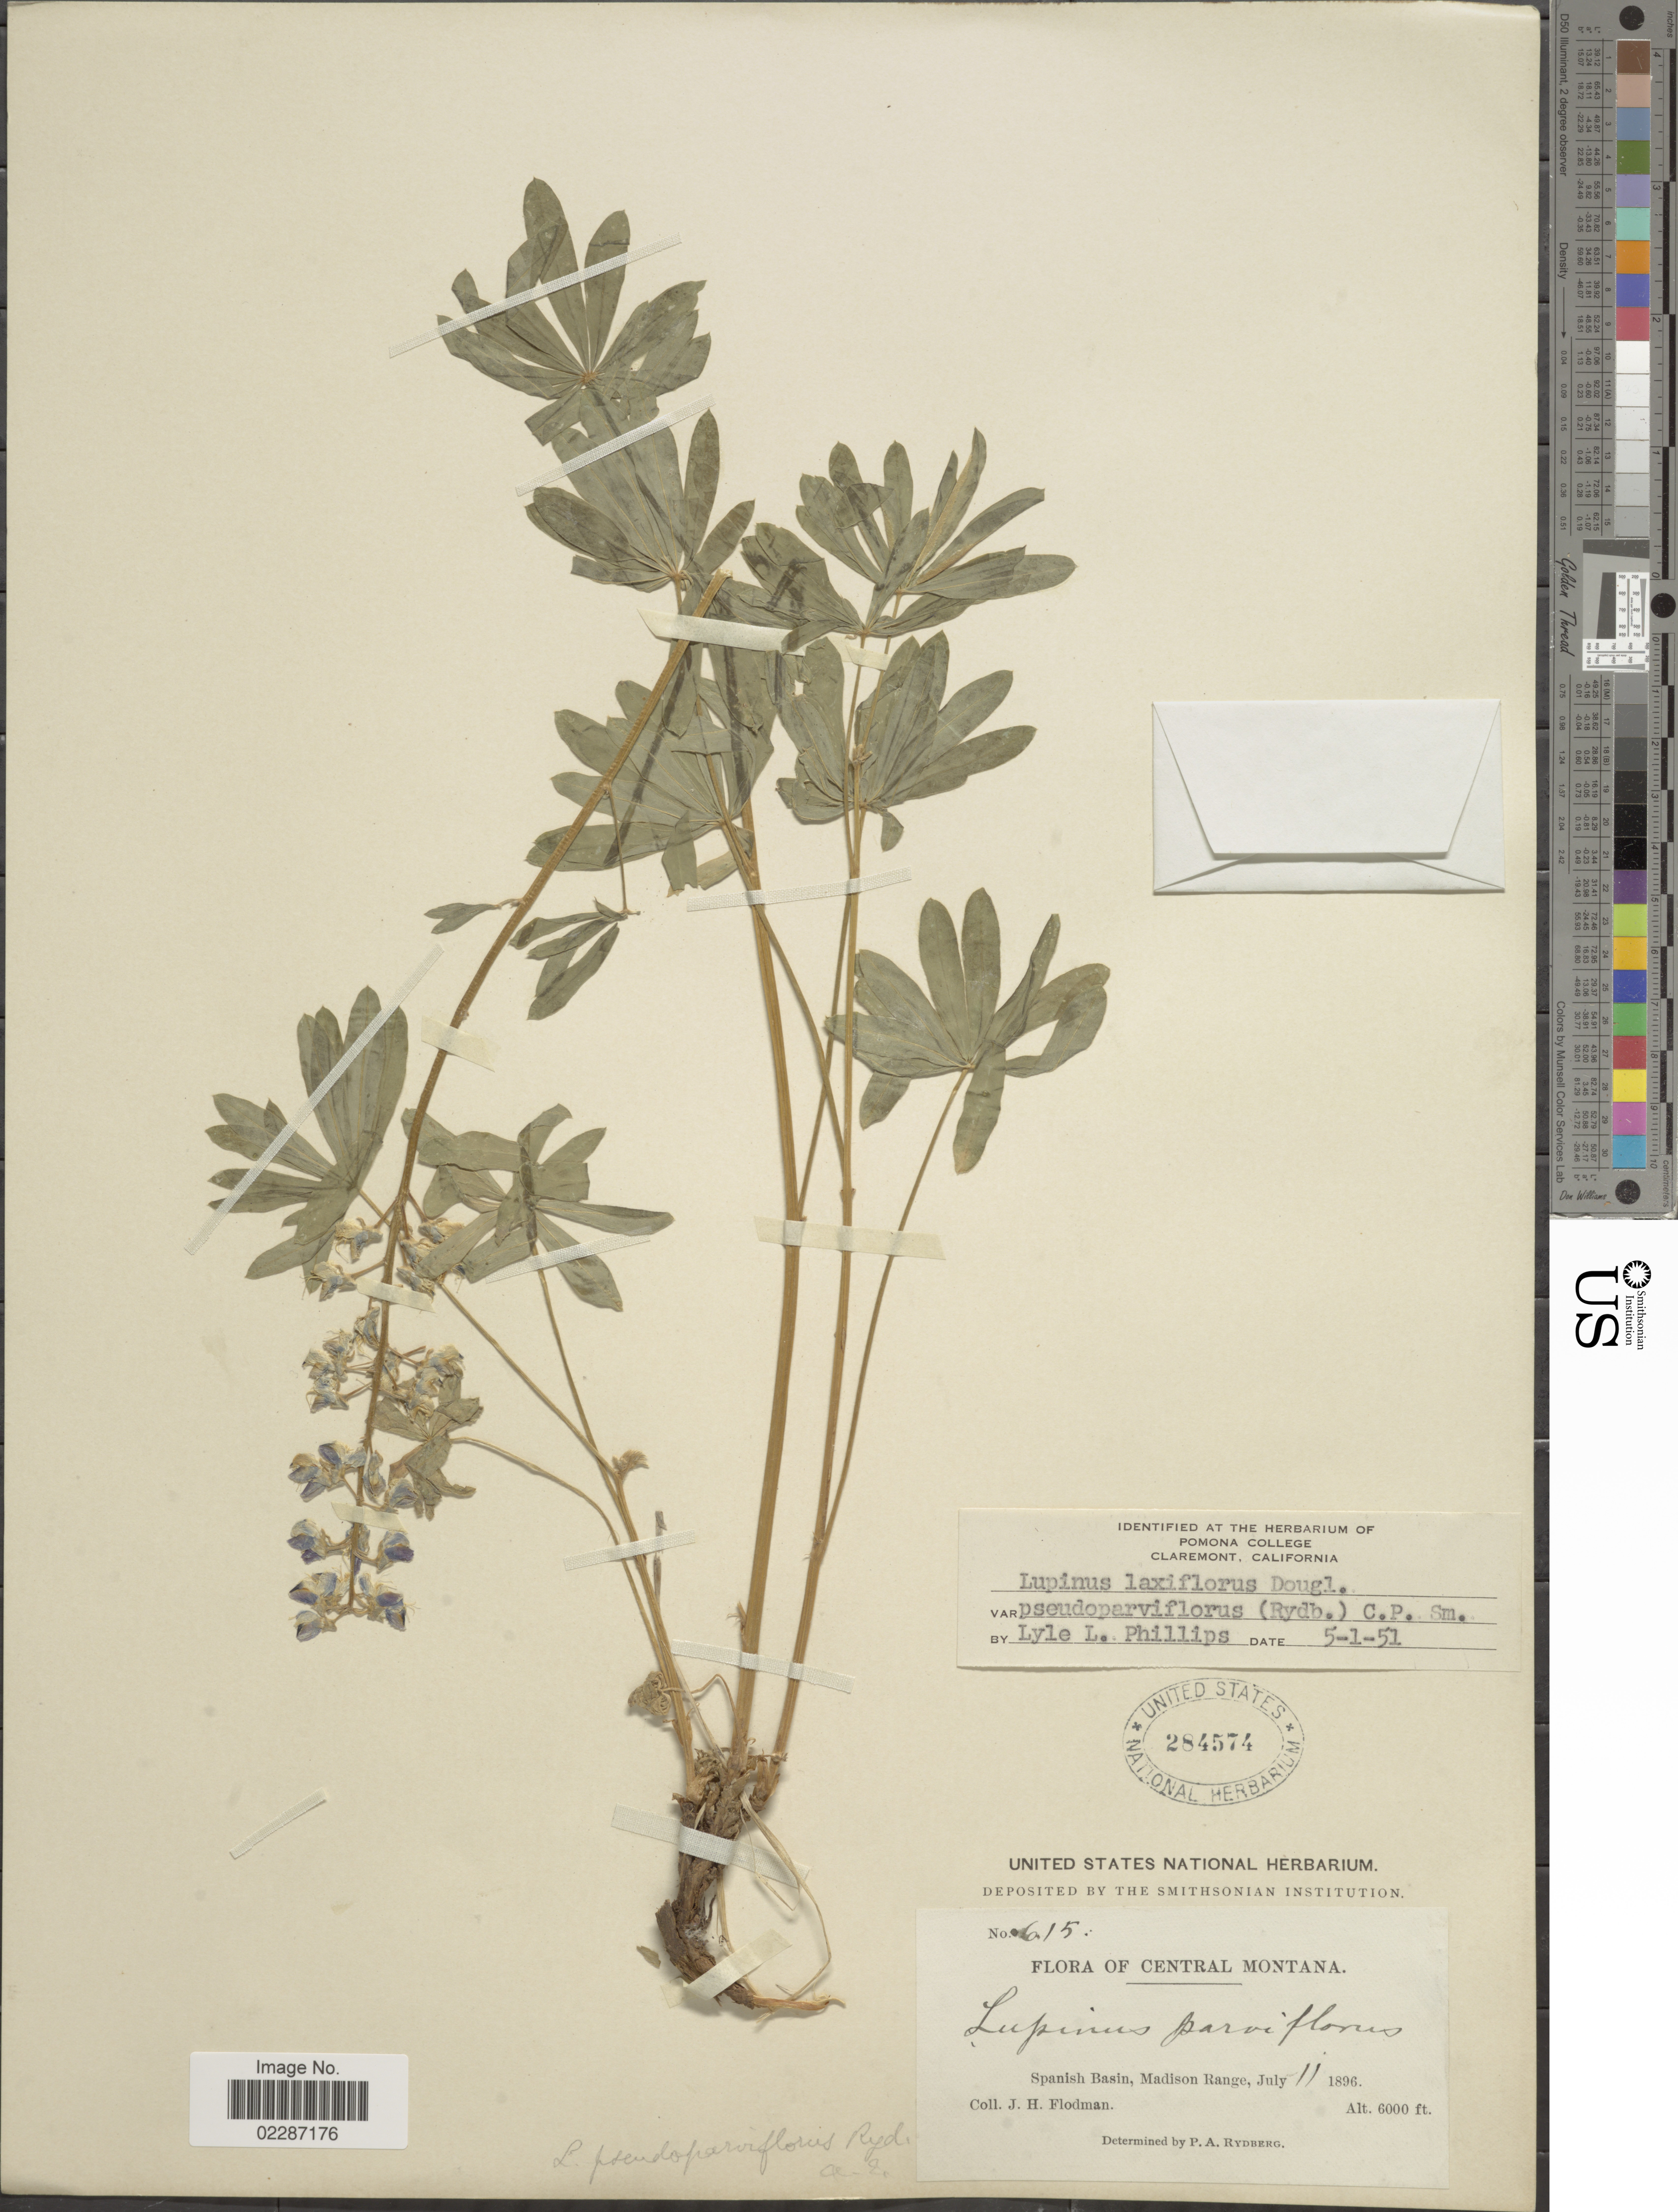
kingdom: Plantae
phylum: Tracheophyta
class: Magnoliopsida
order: Fabales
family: Fabaceae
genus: Lupinus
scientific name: Lupinus pseudoparviflorus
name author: Rydb.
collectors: J. Flodman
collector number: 615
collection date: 1896-07-11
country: United States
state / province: Montana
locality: Central Montana, Spanish Basin, Madison Range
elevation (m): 1829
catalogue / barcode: US 284574